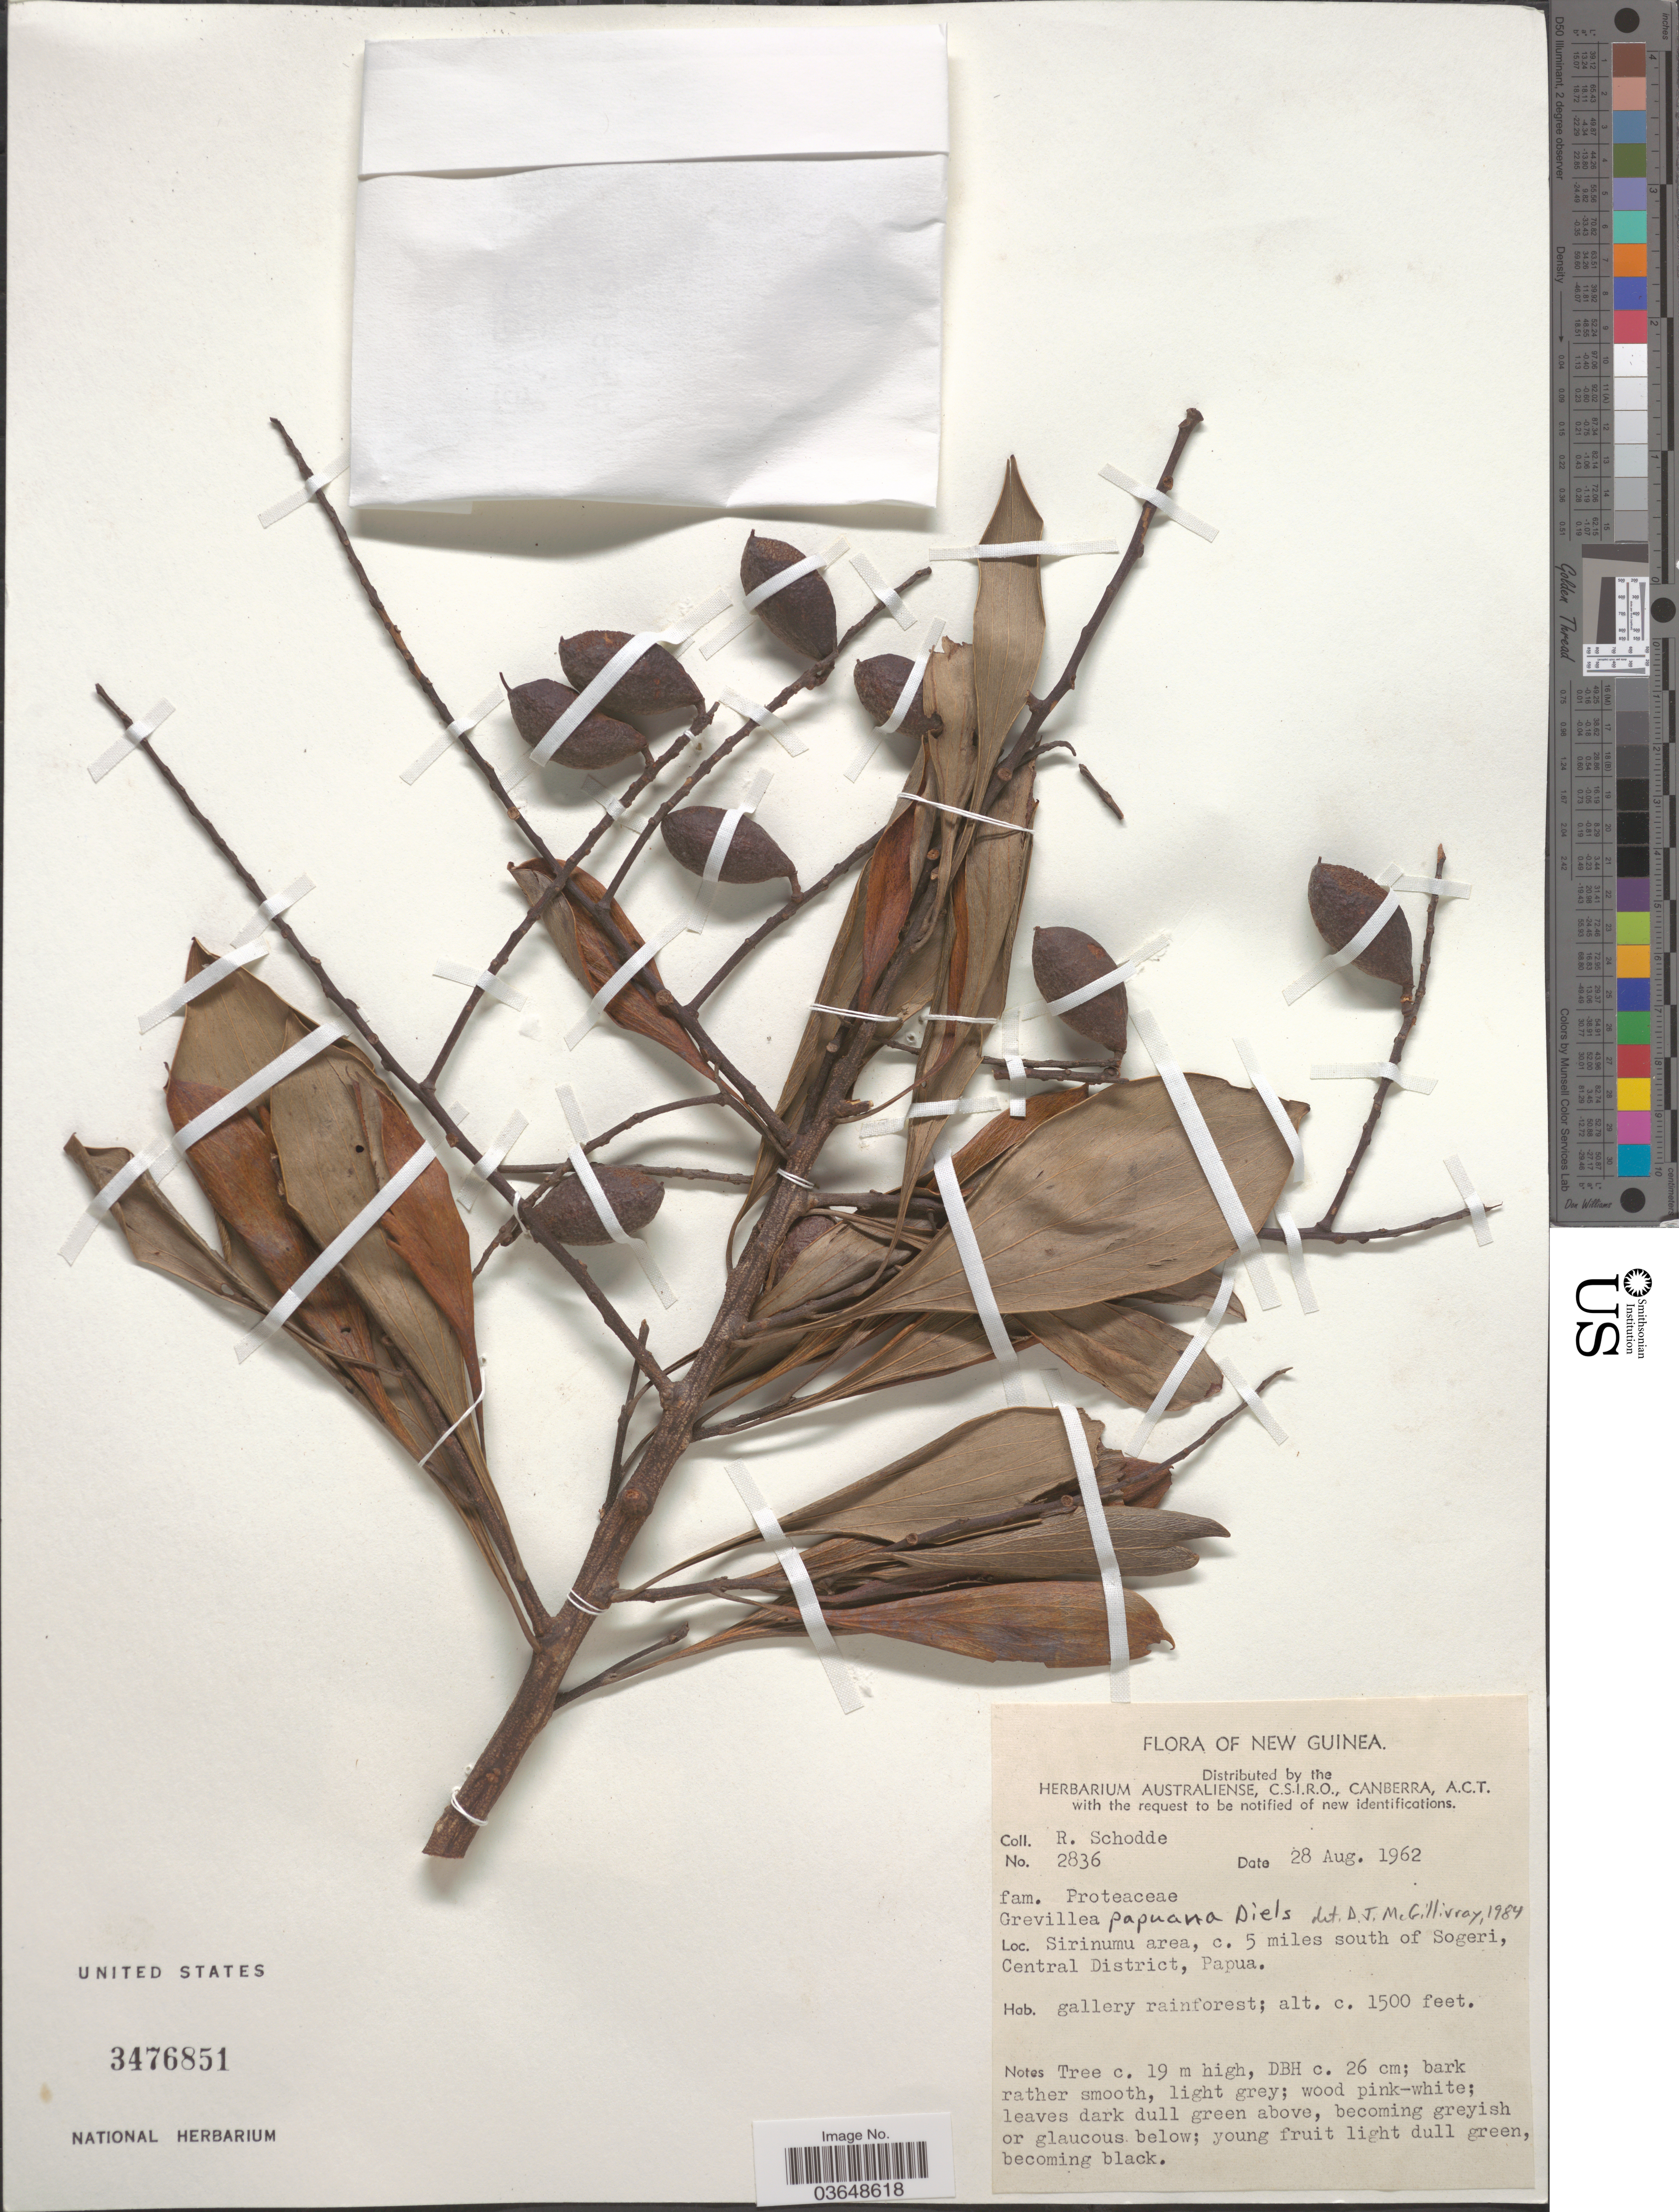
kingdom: Plantae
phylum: Tracheophyta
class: Magnoliopsida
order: Proteales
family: Proteaceae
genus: Grevillea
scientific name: Grevillea papuana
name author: Diels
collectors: R. Schodde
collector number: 2836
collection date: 1962-08-28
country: Papua New Guinea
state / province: Central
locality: New Guinea. Sirinuma area, c. 5 miles south of Sogeri, Central District, Papua.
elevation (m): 457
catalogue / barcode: US 3476851